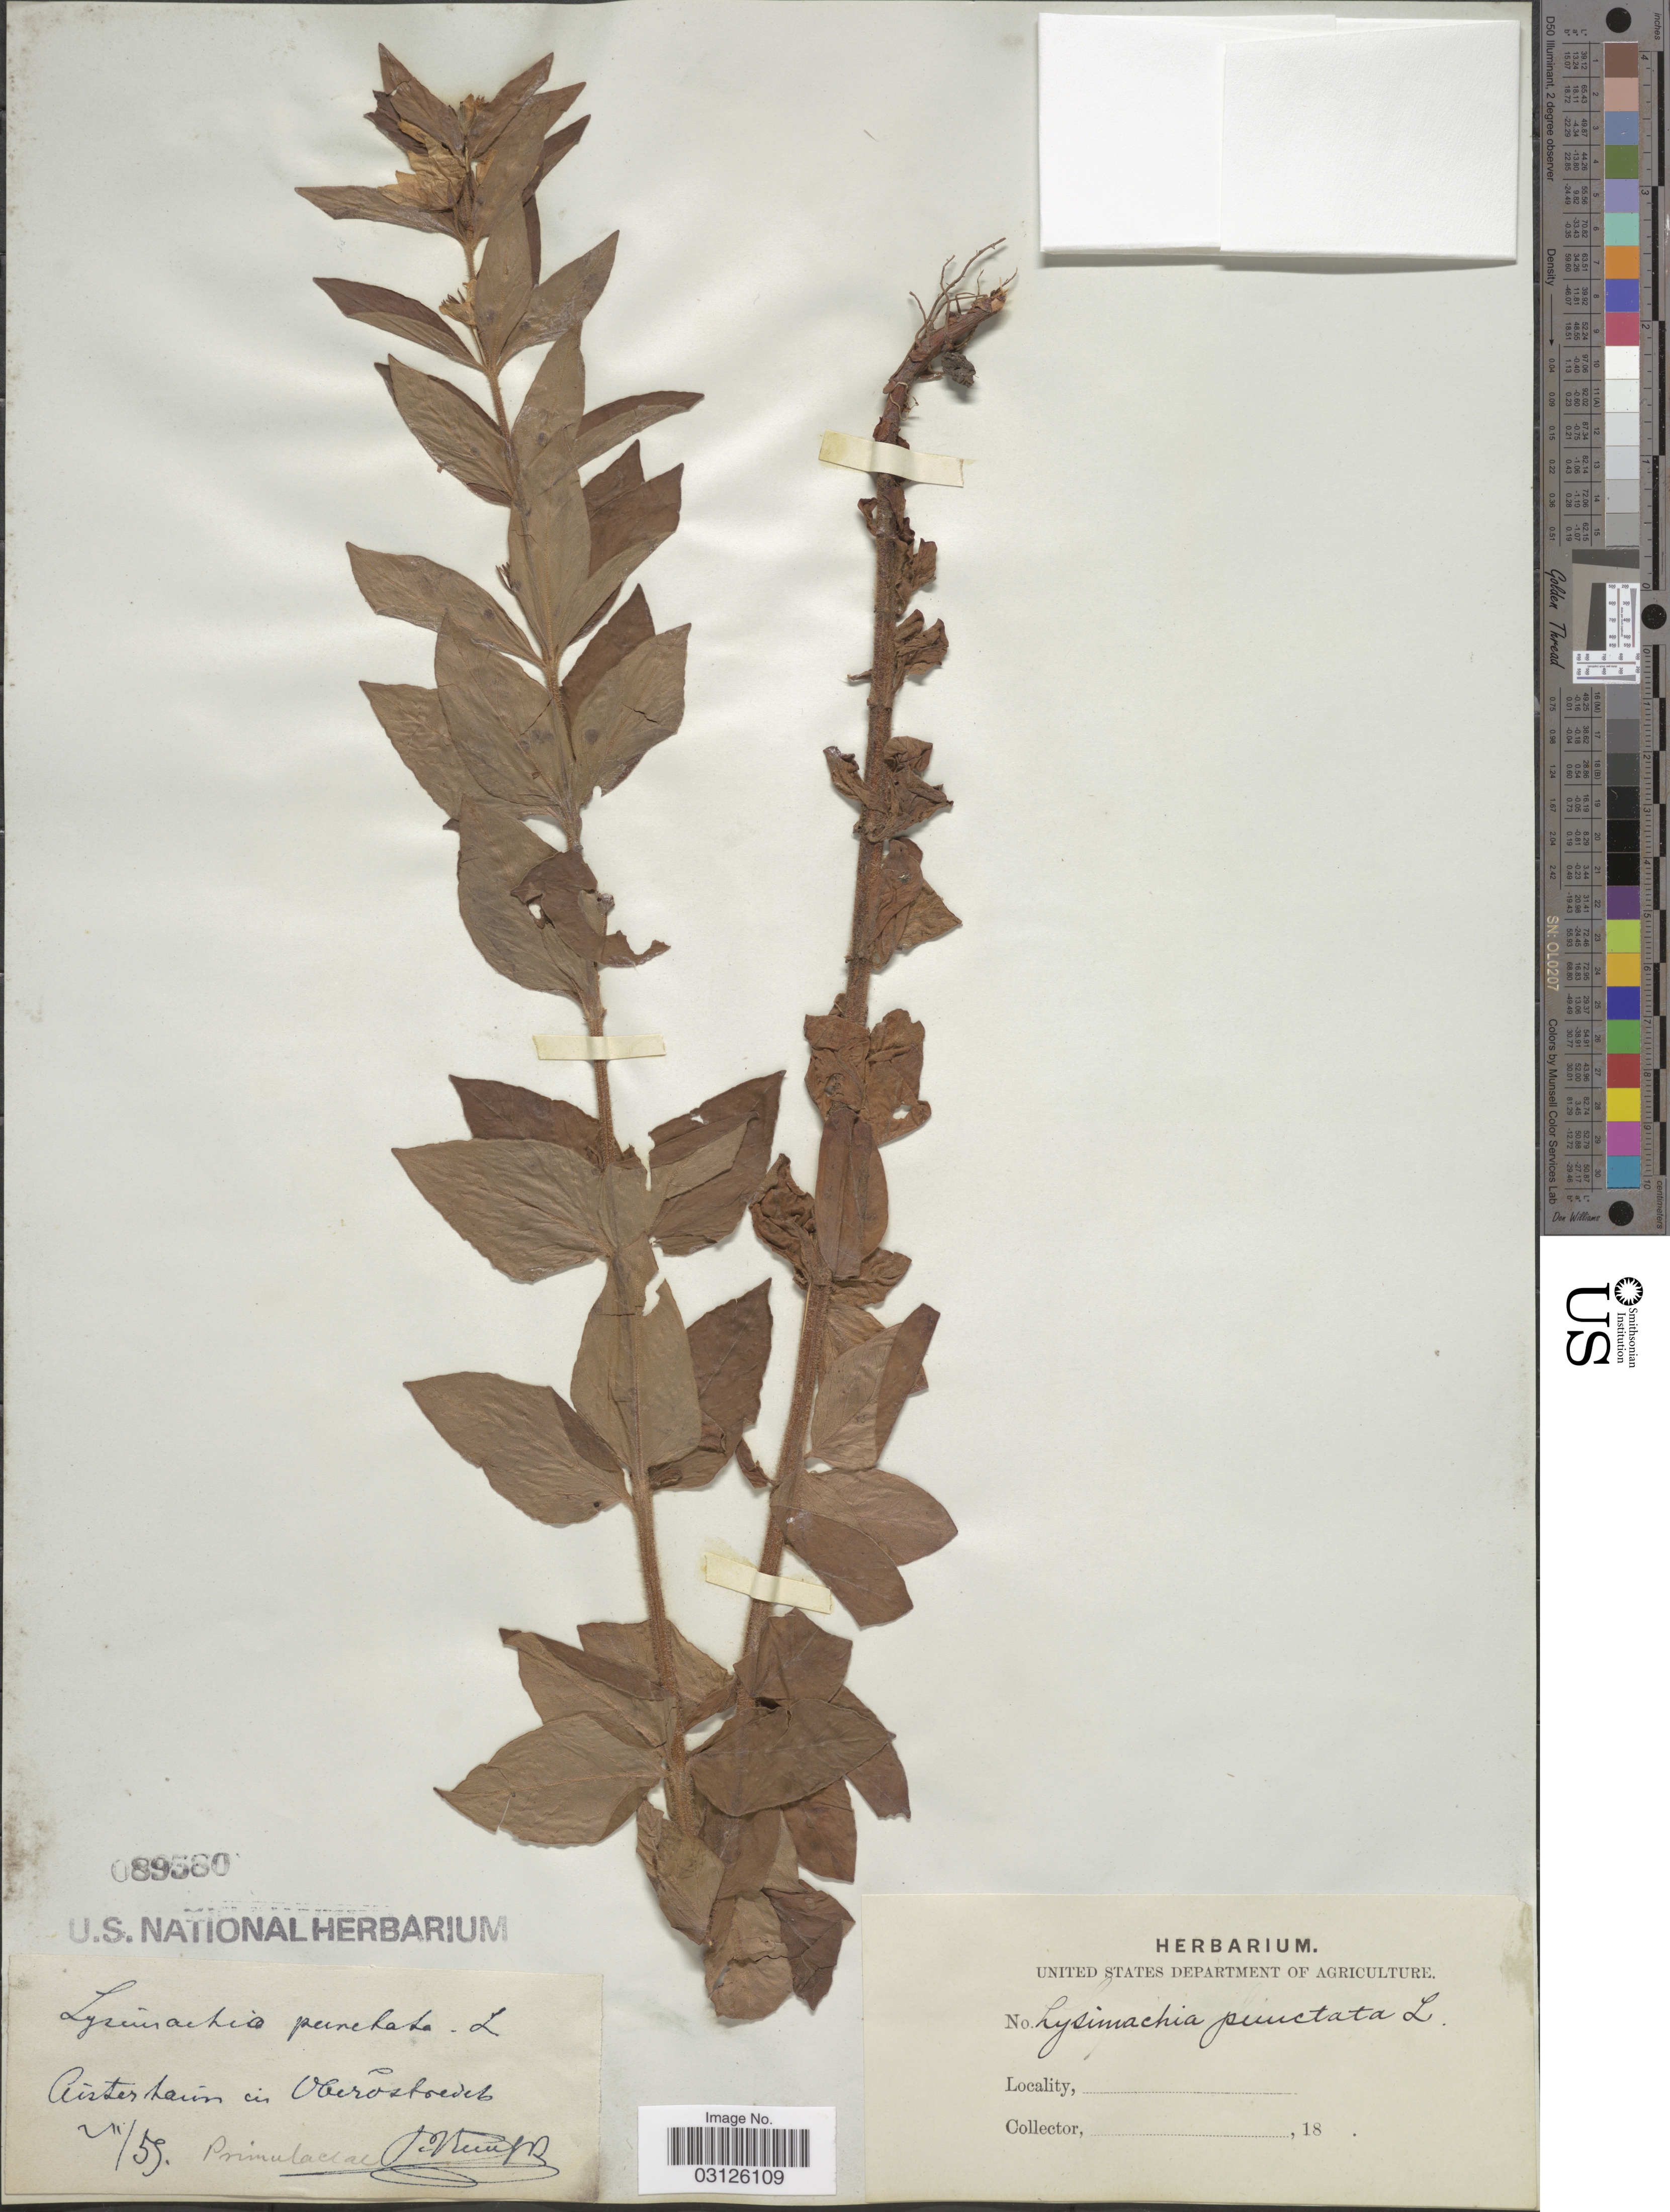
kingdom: Plantae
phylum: Tracheophyta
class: Magnoliopsida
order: Ericales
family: Primulaceae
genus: Lysimachia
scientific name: Lysimachia punctata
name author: L.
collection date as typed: Transcribed d/m/y: /7/59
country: Austria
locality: Aisterhaim in Oberostreich.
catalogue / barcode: US 89580